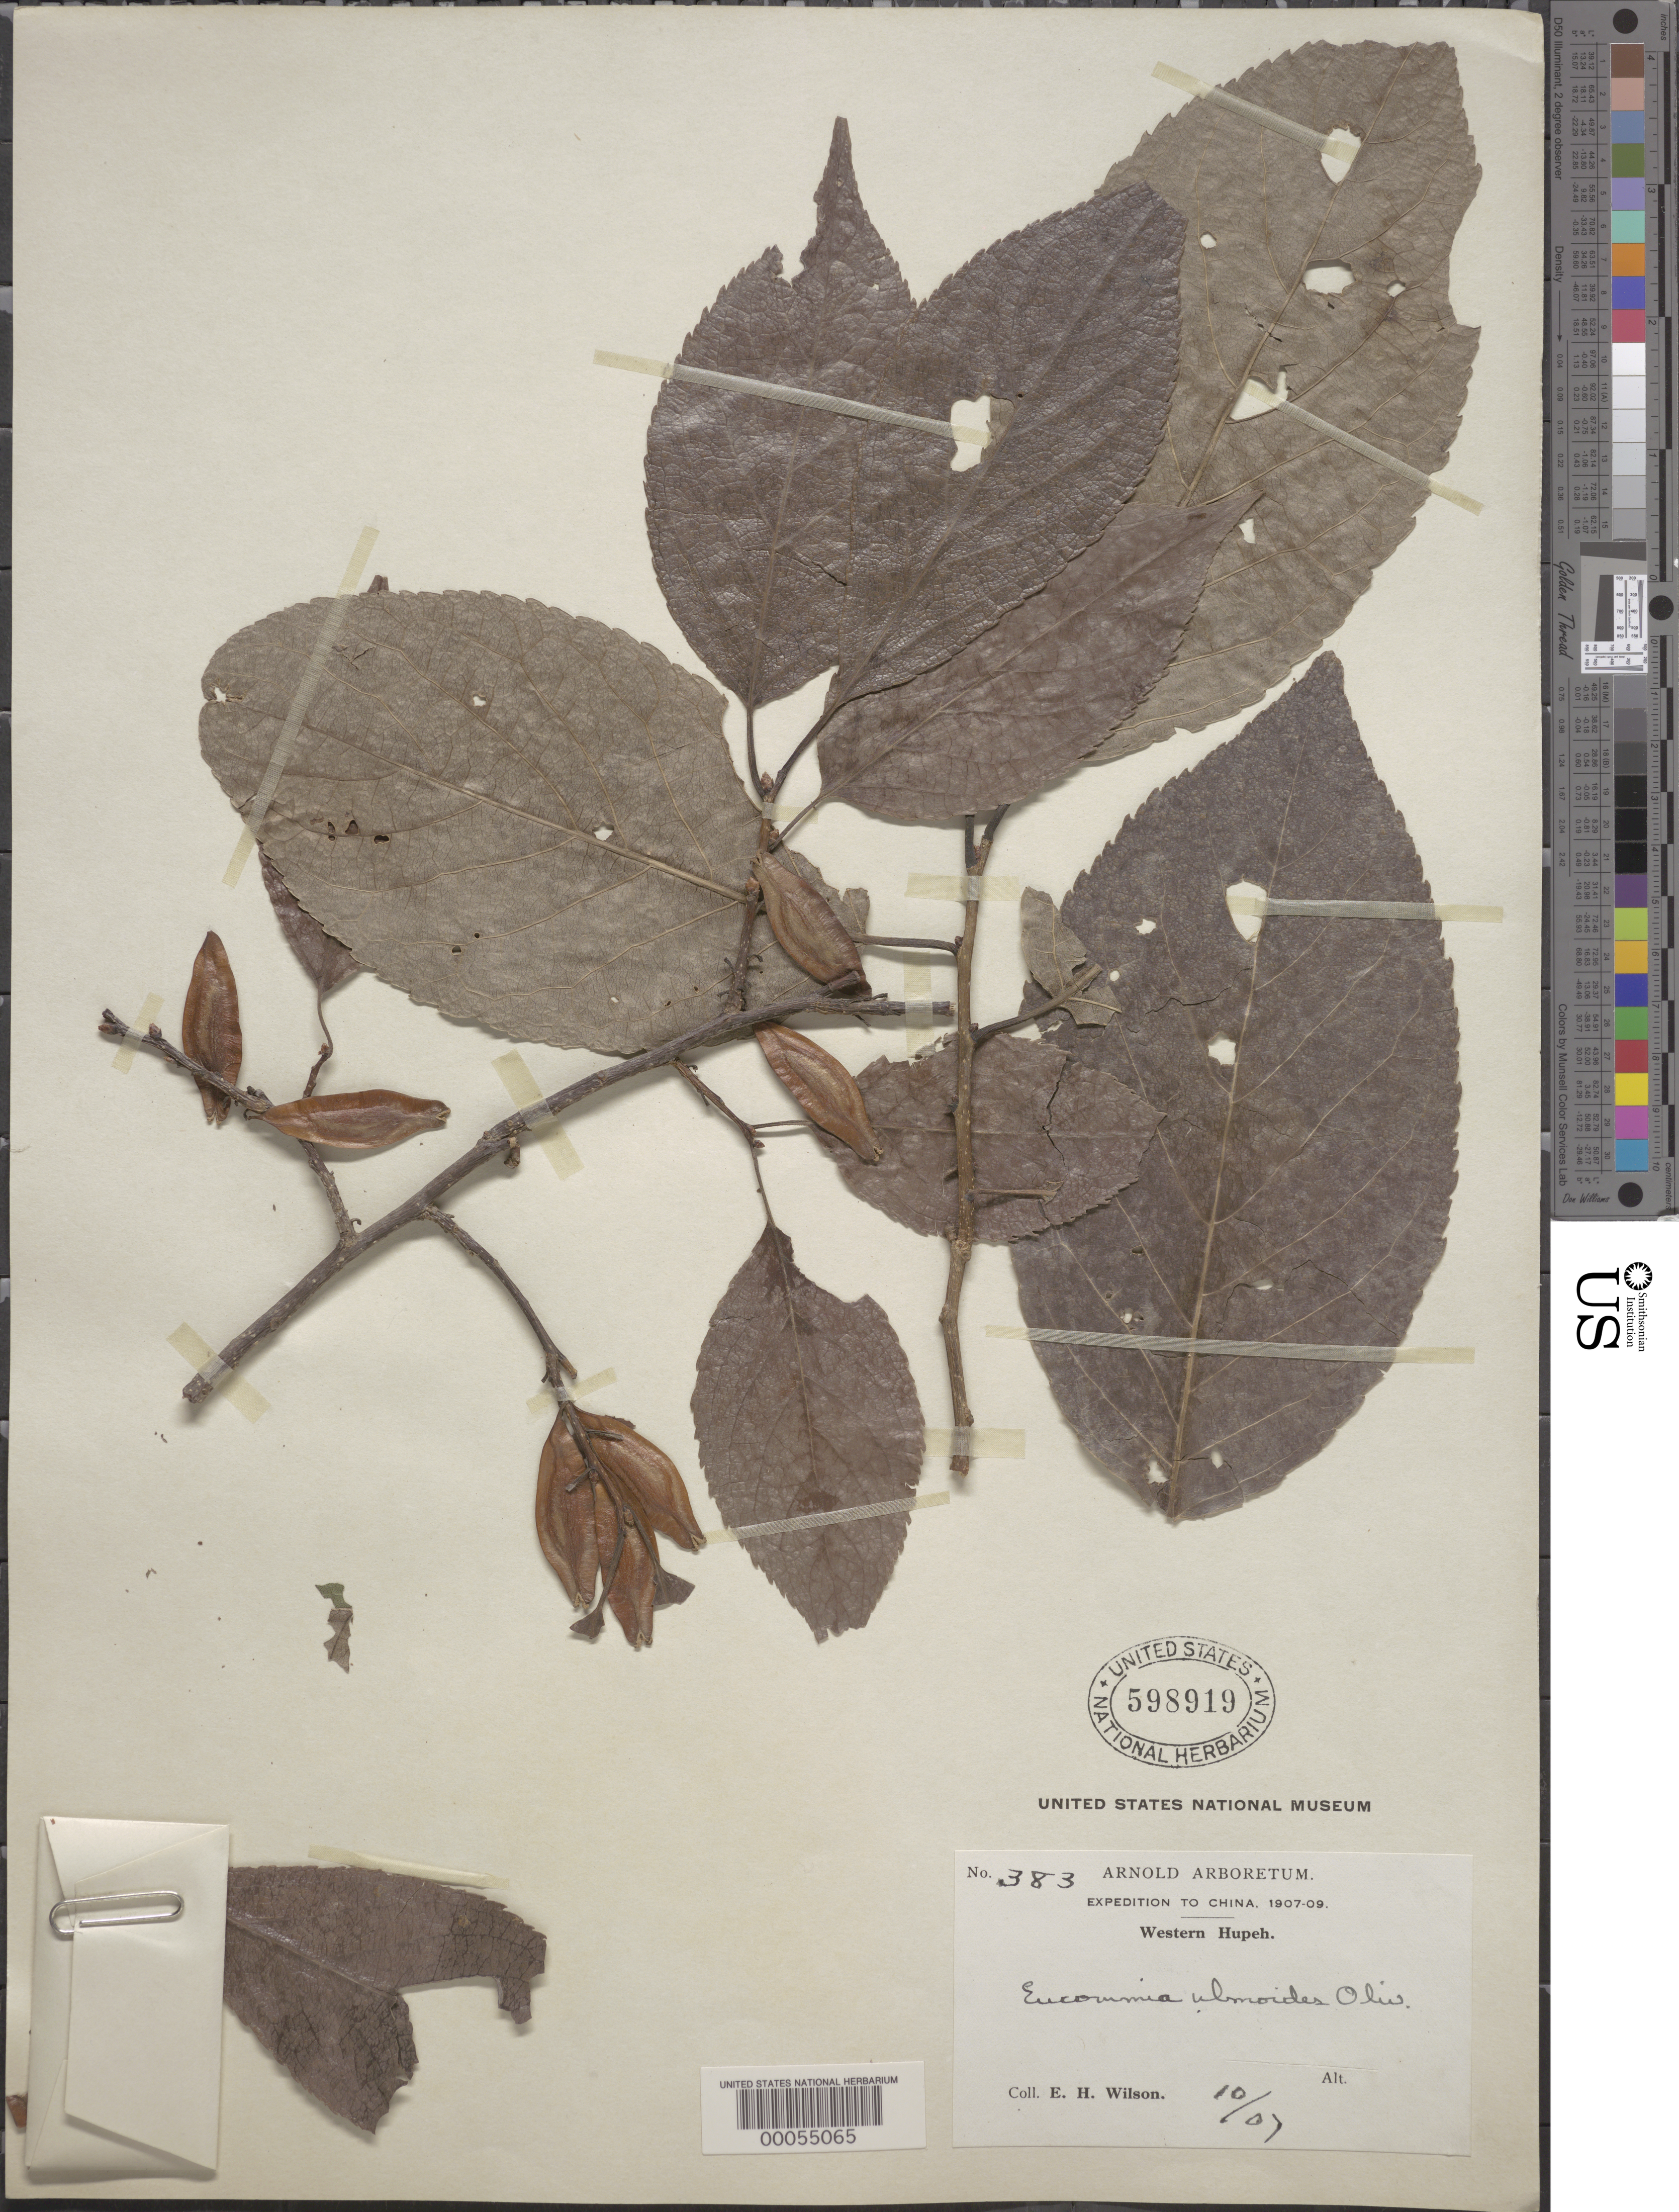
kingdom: Plantae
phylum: Tracheophyta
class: Magnoliopsida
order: Garryales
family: Eucommiaceae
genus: Eucommia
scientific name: Eucommia ulmoides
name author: Oliv.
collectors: E. H. Wilson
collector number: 383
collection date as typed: Oct 1907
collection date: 1907-10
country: China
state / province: Hubei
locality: Western Hupeh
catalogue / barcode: US 598919